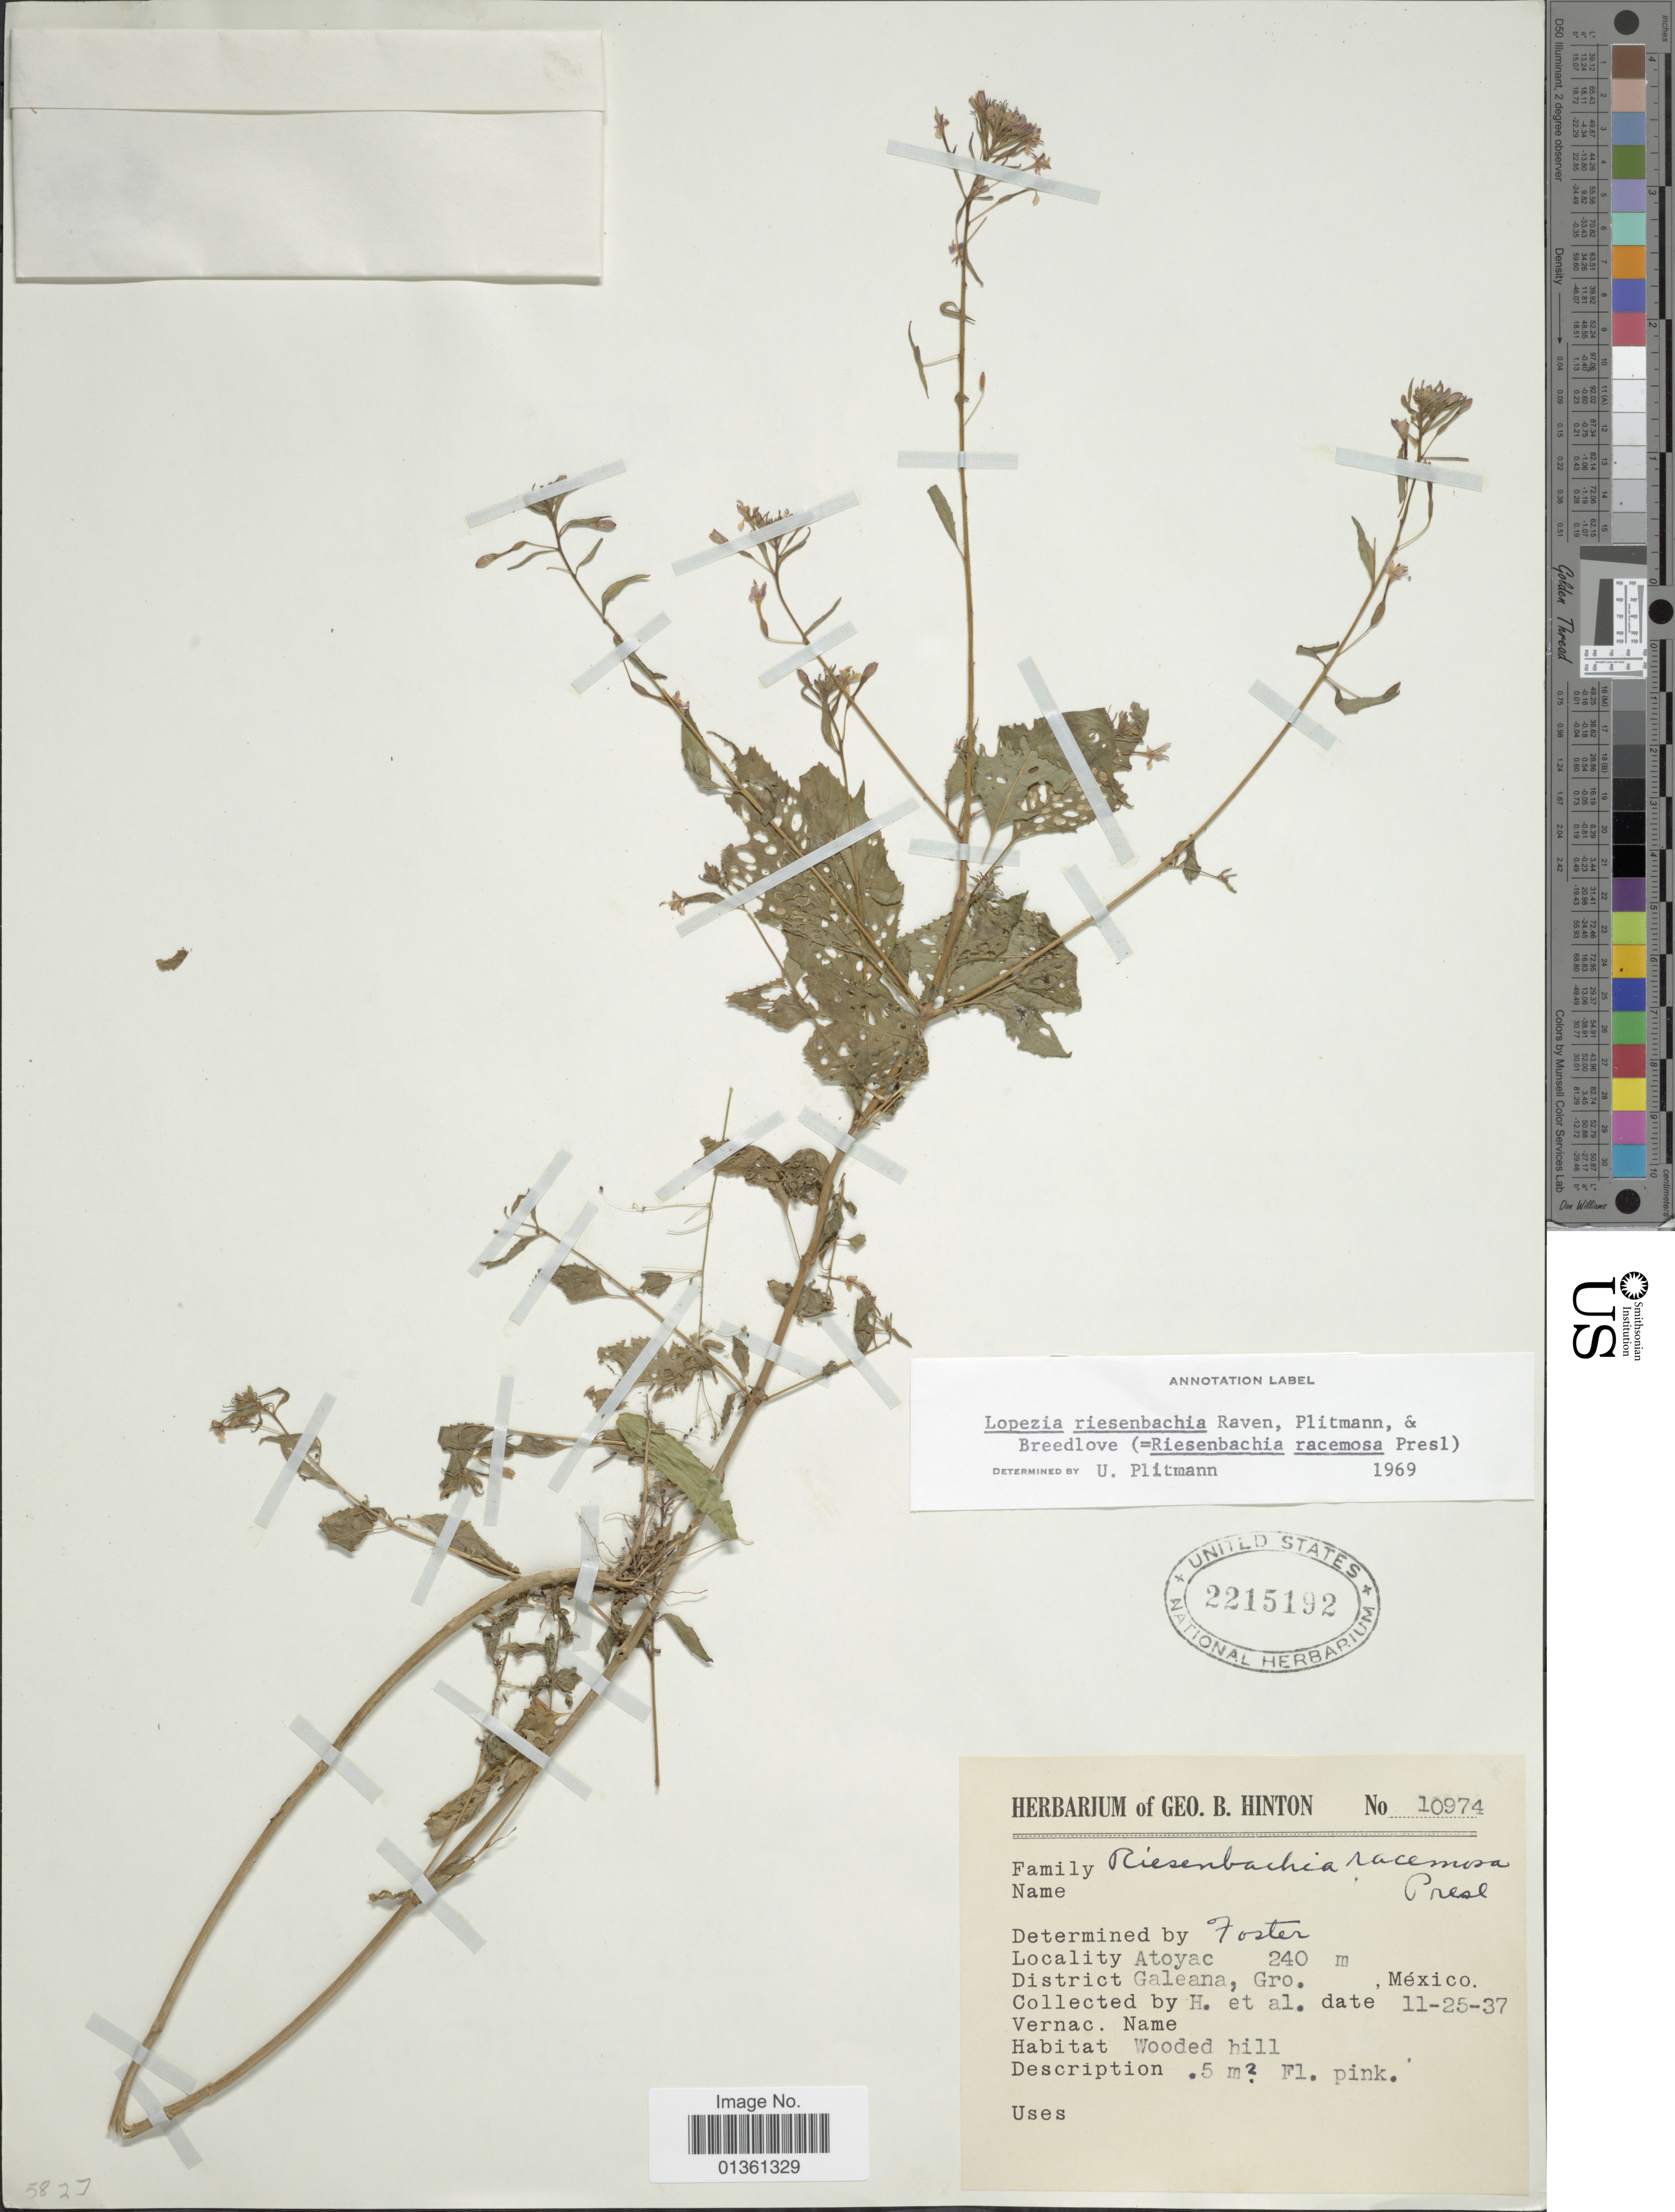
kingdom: Plantae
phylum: Tracheophyta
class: Magnoliopsida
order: Myrtales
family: Onagraceae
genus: Lopezia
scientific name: Lopezia riesenbachia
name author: Plitmann et al.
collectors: G. B. Hinton & et al.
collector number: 10974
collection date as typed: Transcribed d/m/y: 25/11/37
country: Mexico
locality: Atoyac. District Galeana, Gro.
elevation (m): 240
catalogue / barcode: US 2215192